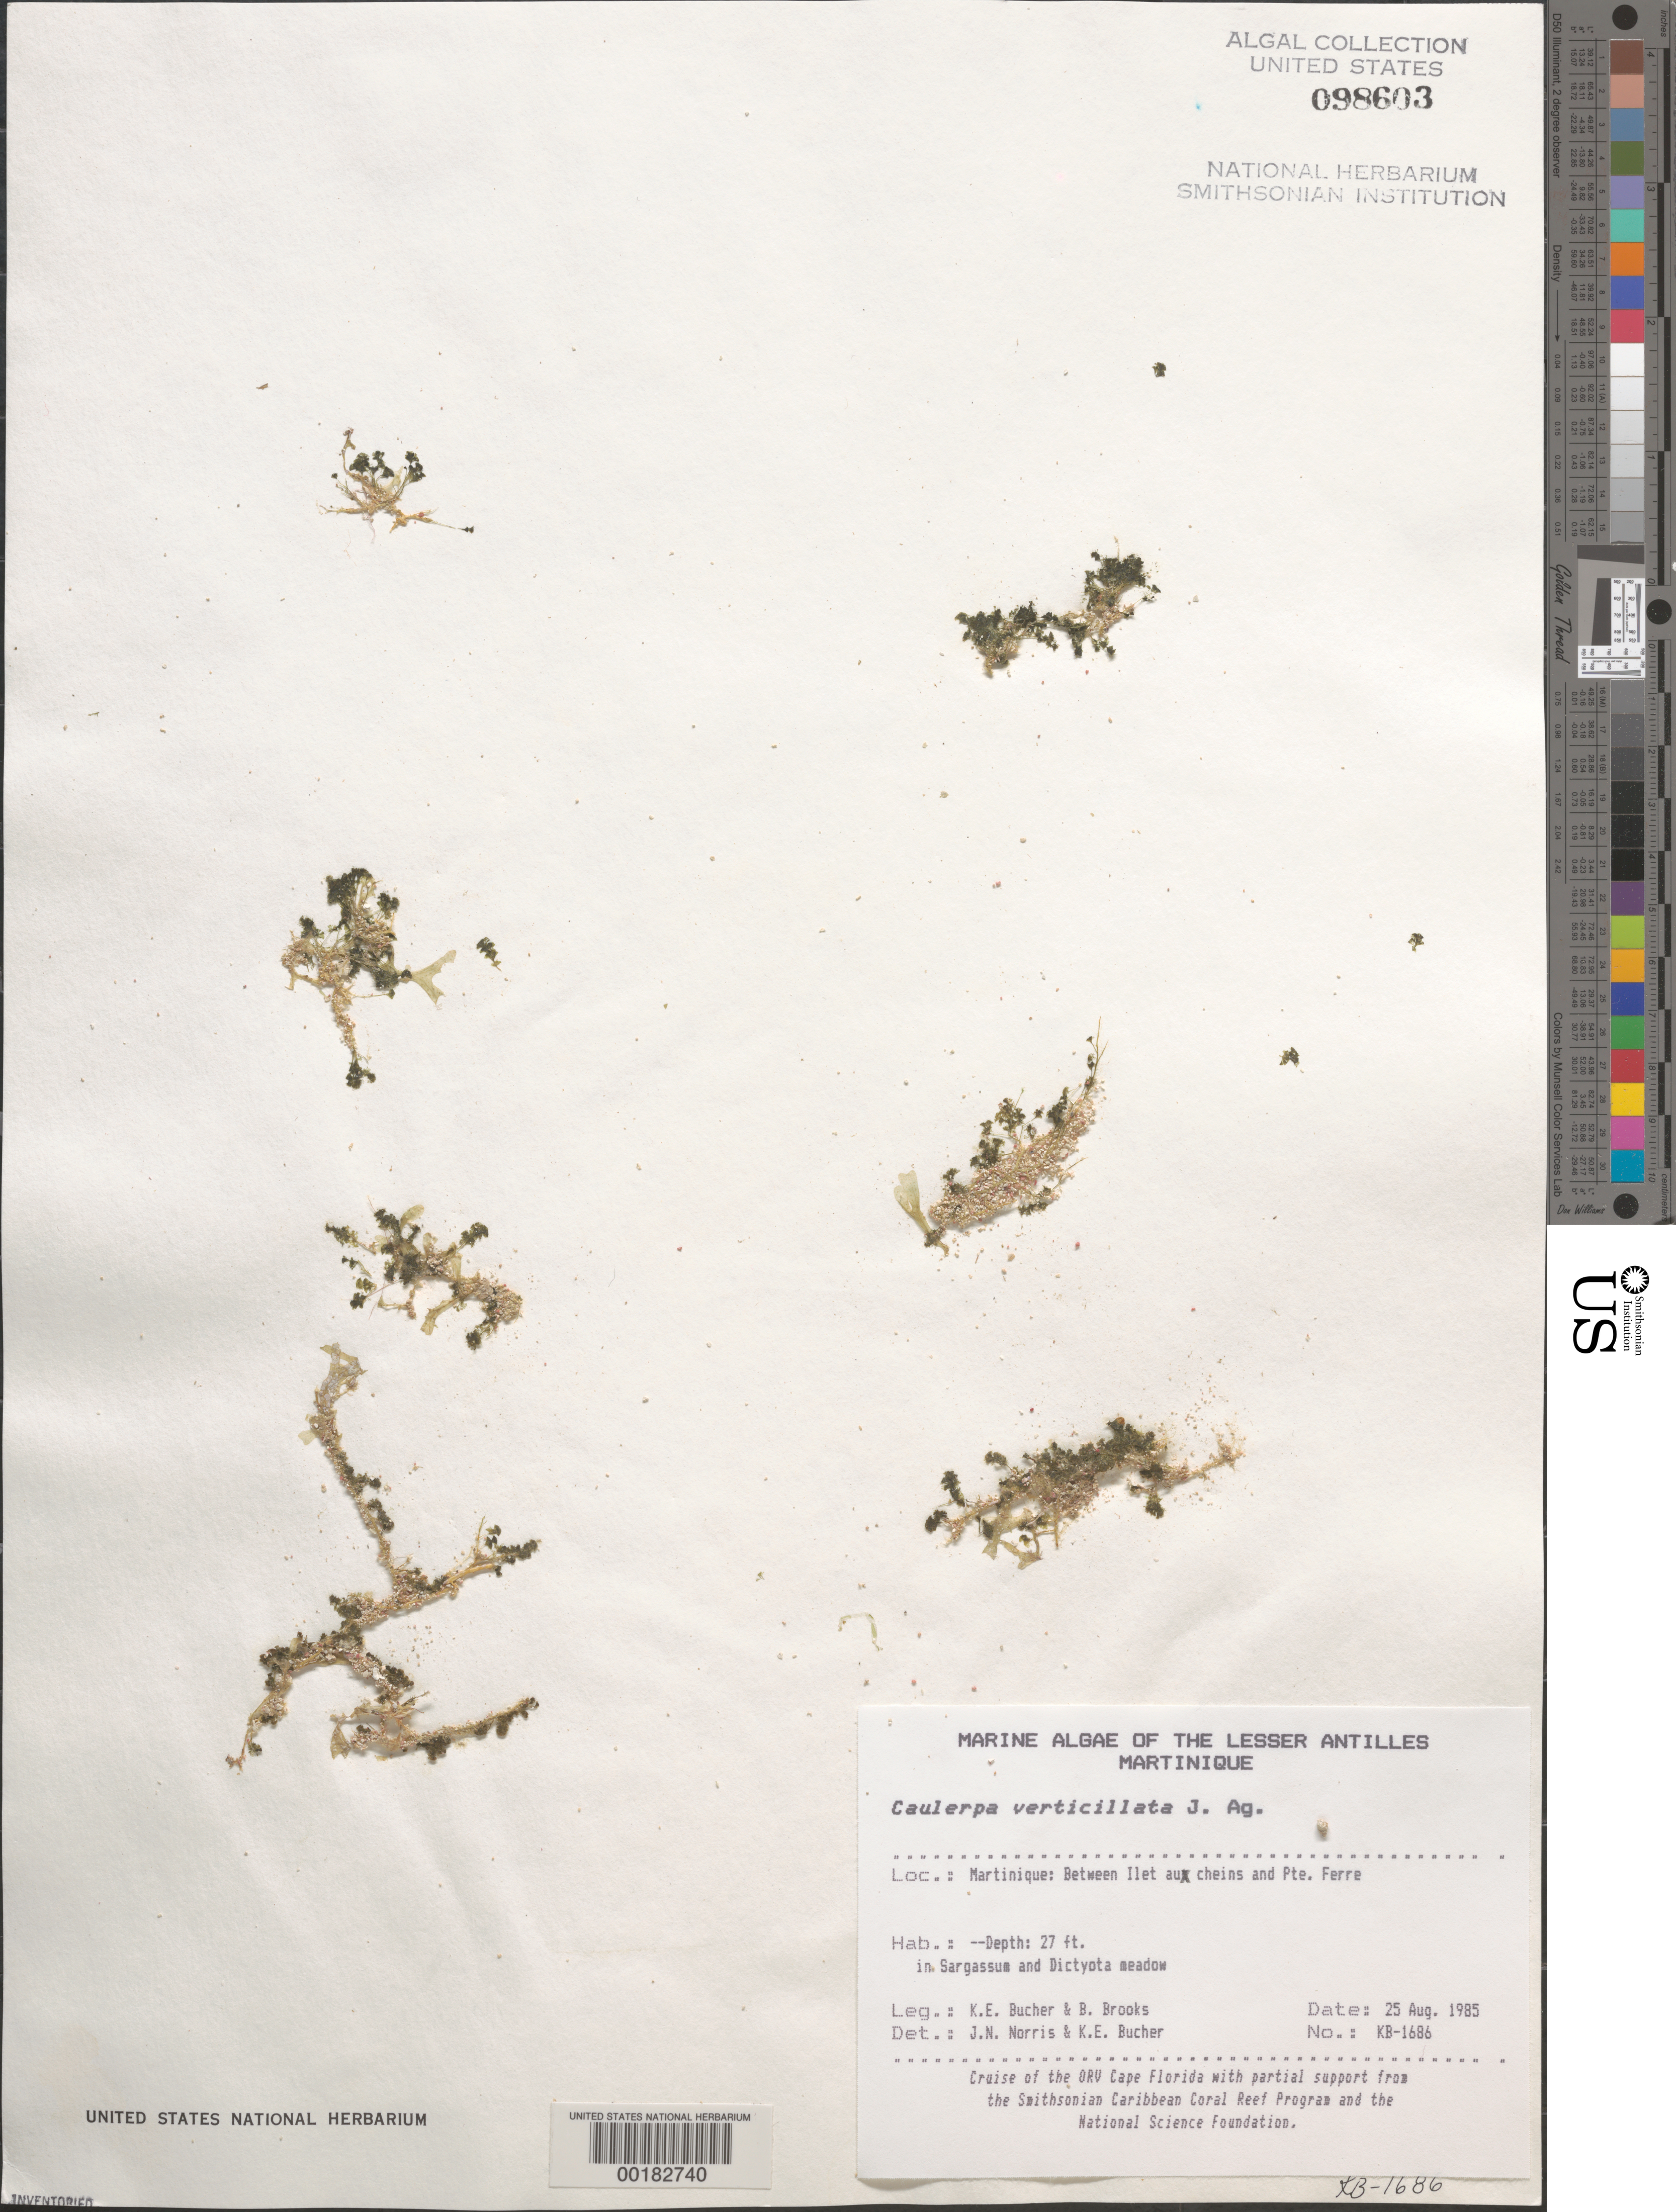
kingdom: Plantae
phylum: Chlorophyta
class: Ulvophyceae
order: Bryopsidales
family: Caulerpaceae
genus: Caulerpa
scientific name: Caulerpa verticillata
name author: J. Agardh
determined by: Norris, J. N.; Bucher, K. E.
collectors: K. E. Bucher & B. Brooks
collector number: Kb-1686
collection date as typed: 25 Aug 1985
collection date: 1985-08-25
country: Martinique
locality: Between Ilet aux Cheins and Pointe Ferre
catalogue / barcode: US 98603